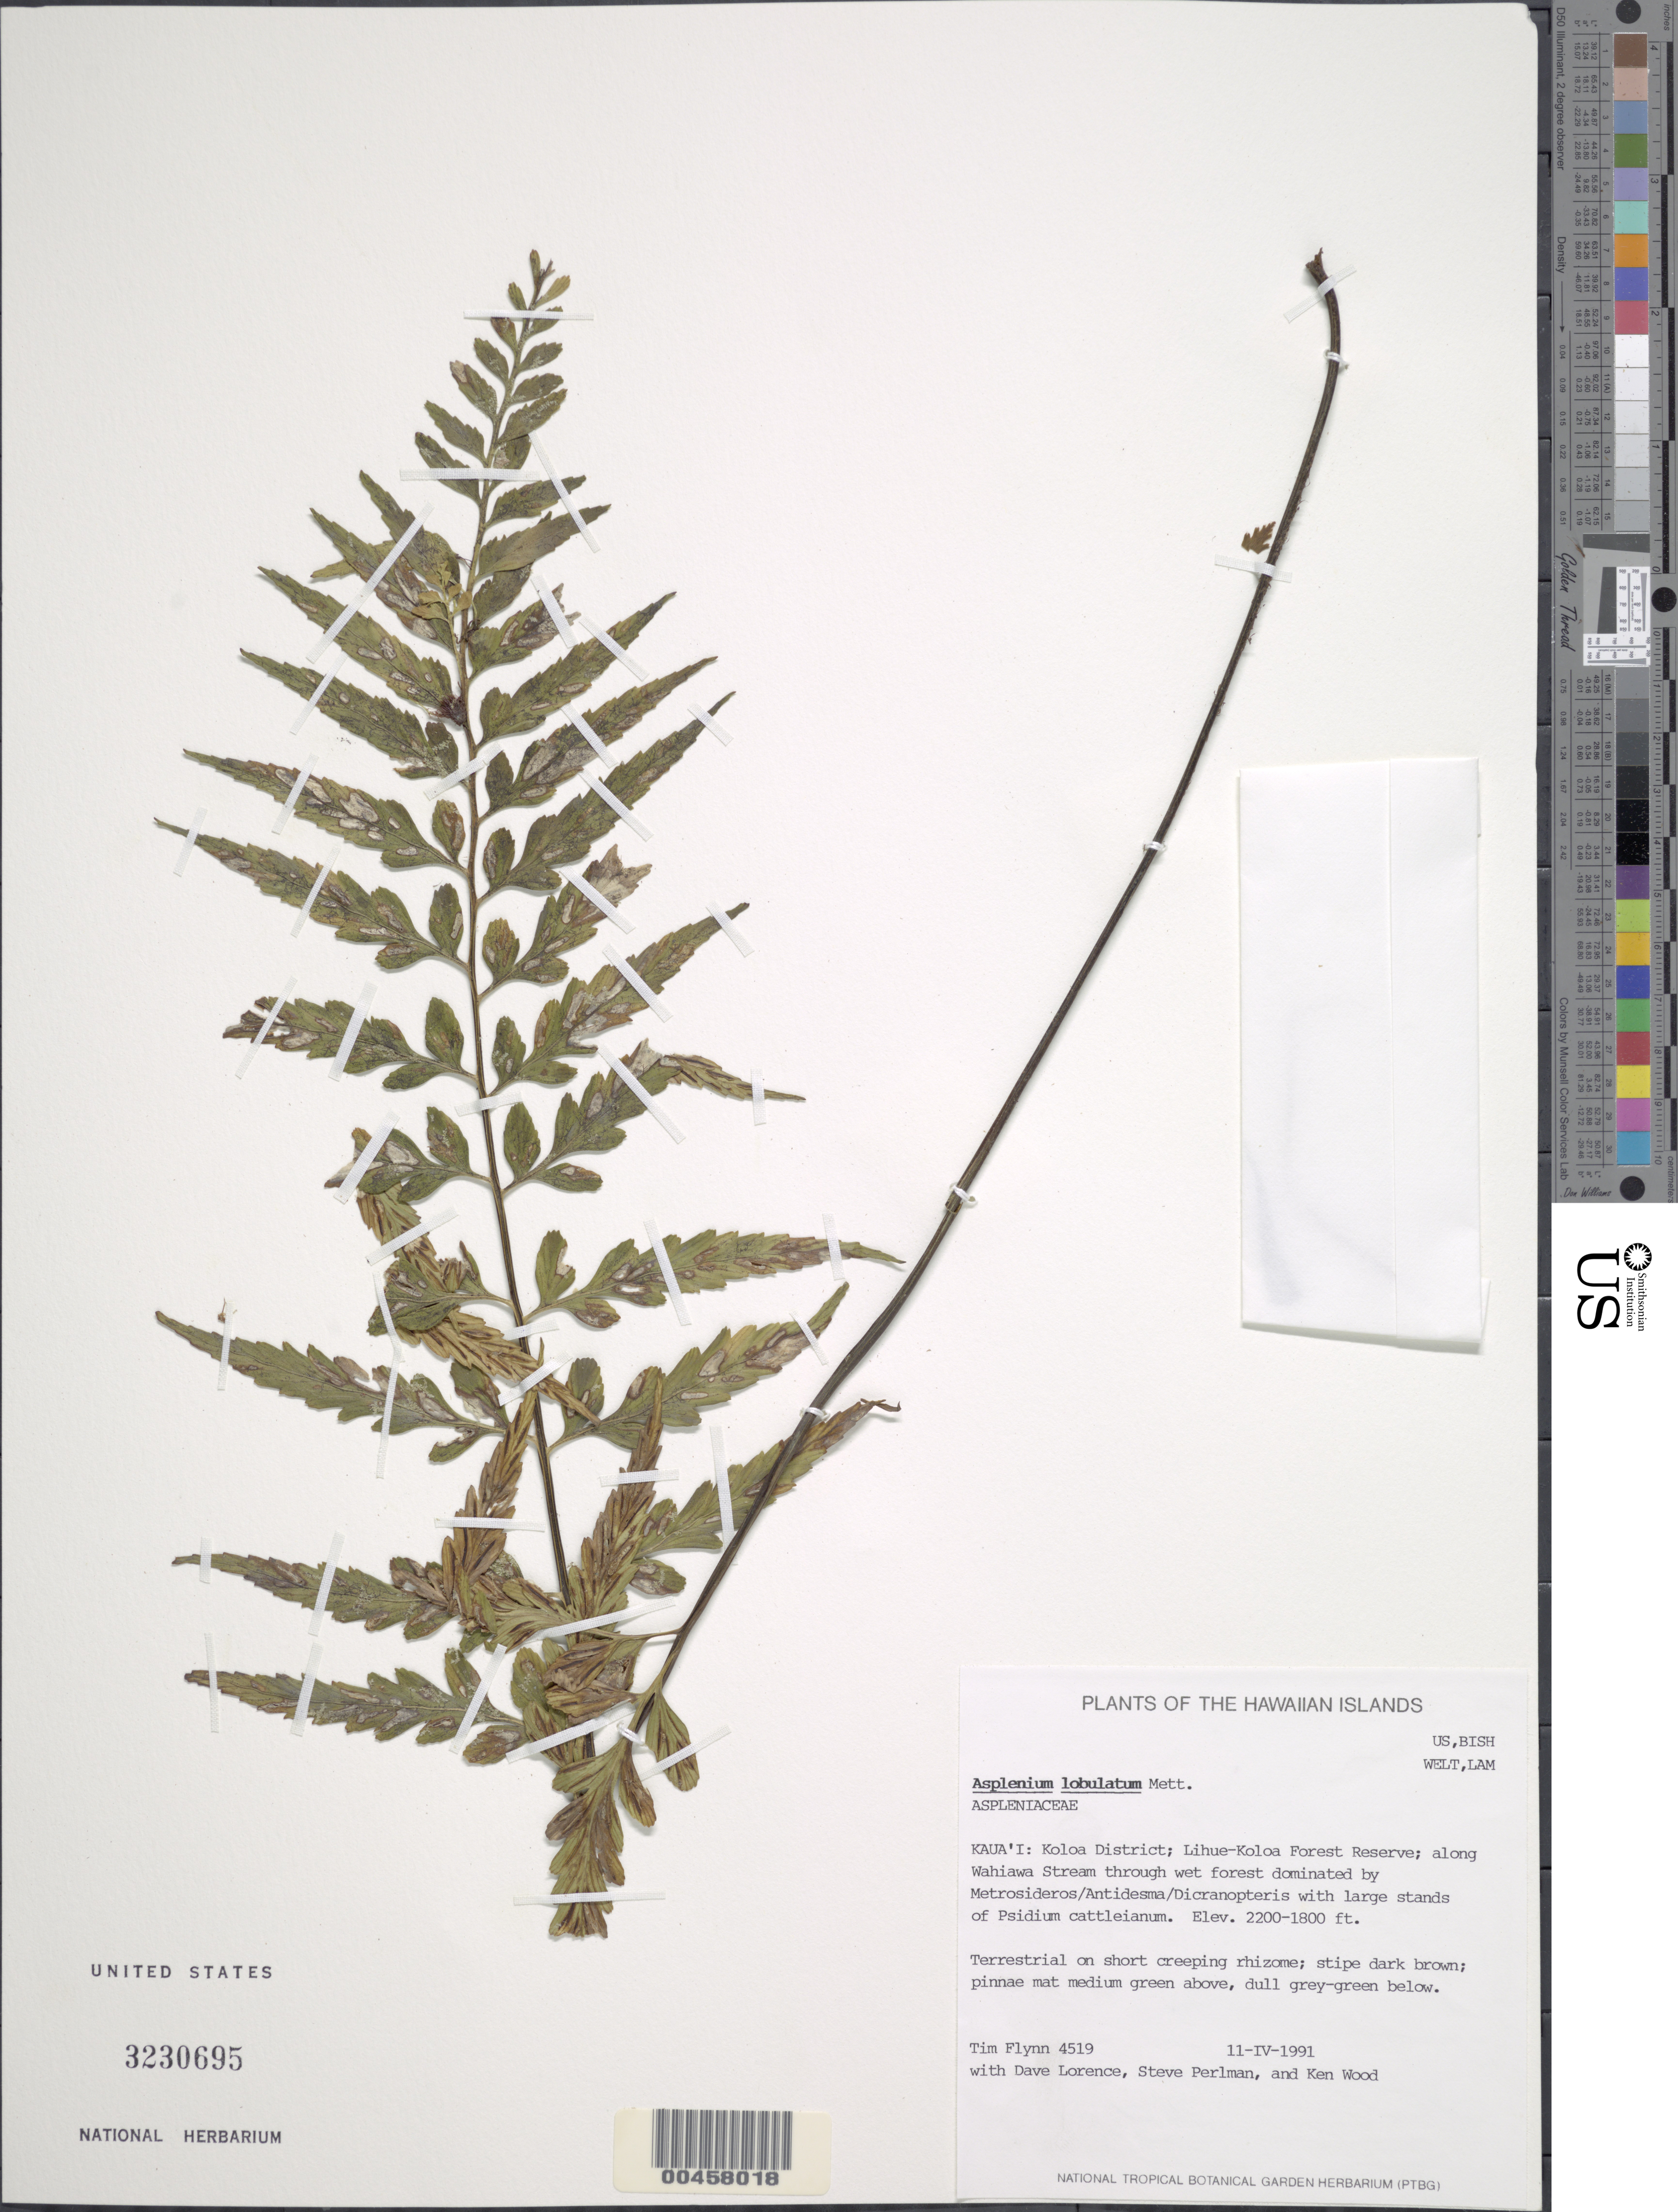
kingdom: Plantae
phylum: Tracheophyta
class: Polypodiopsida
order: Polypodiales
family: Aspleniaceae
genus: Asplenium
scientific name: Asplenium lobulatum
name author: Mett.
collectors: T. W. Flynn, D. Lorence, S. P. Perlman & Wood K.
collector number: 4519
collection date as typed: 11 Apr 1991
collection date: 1991-04-11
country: United States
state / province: Hawaii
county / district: Kauai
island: Kaua'i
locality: Koloa District; Lihue-Koloa Forest Reserve; along Wahiawa Stream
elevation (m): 671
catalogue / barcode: US 3230695